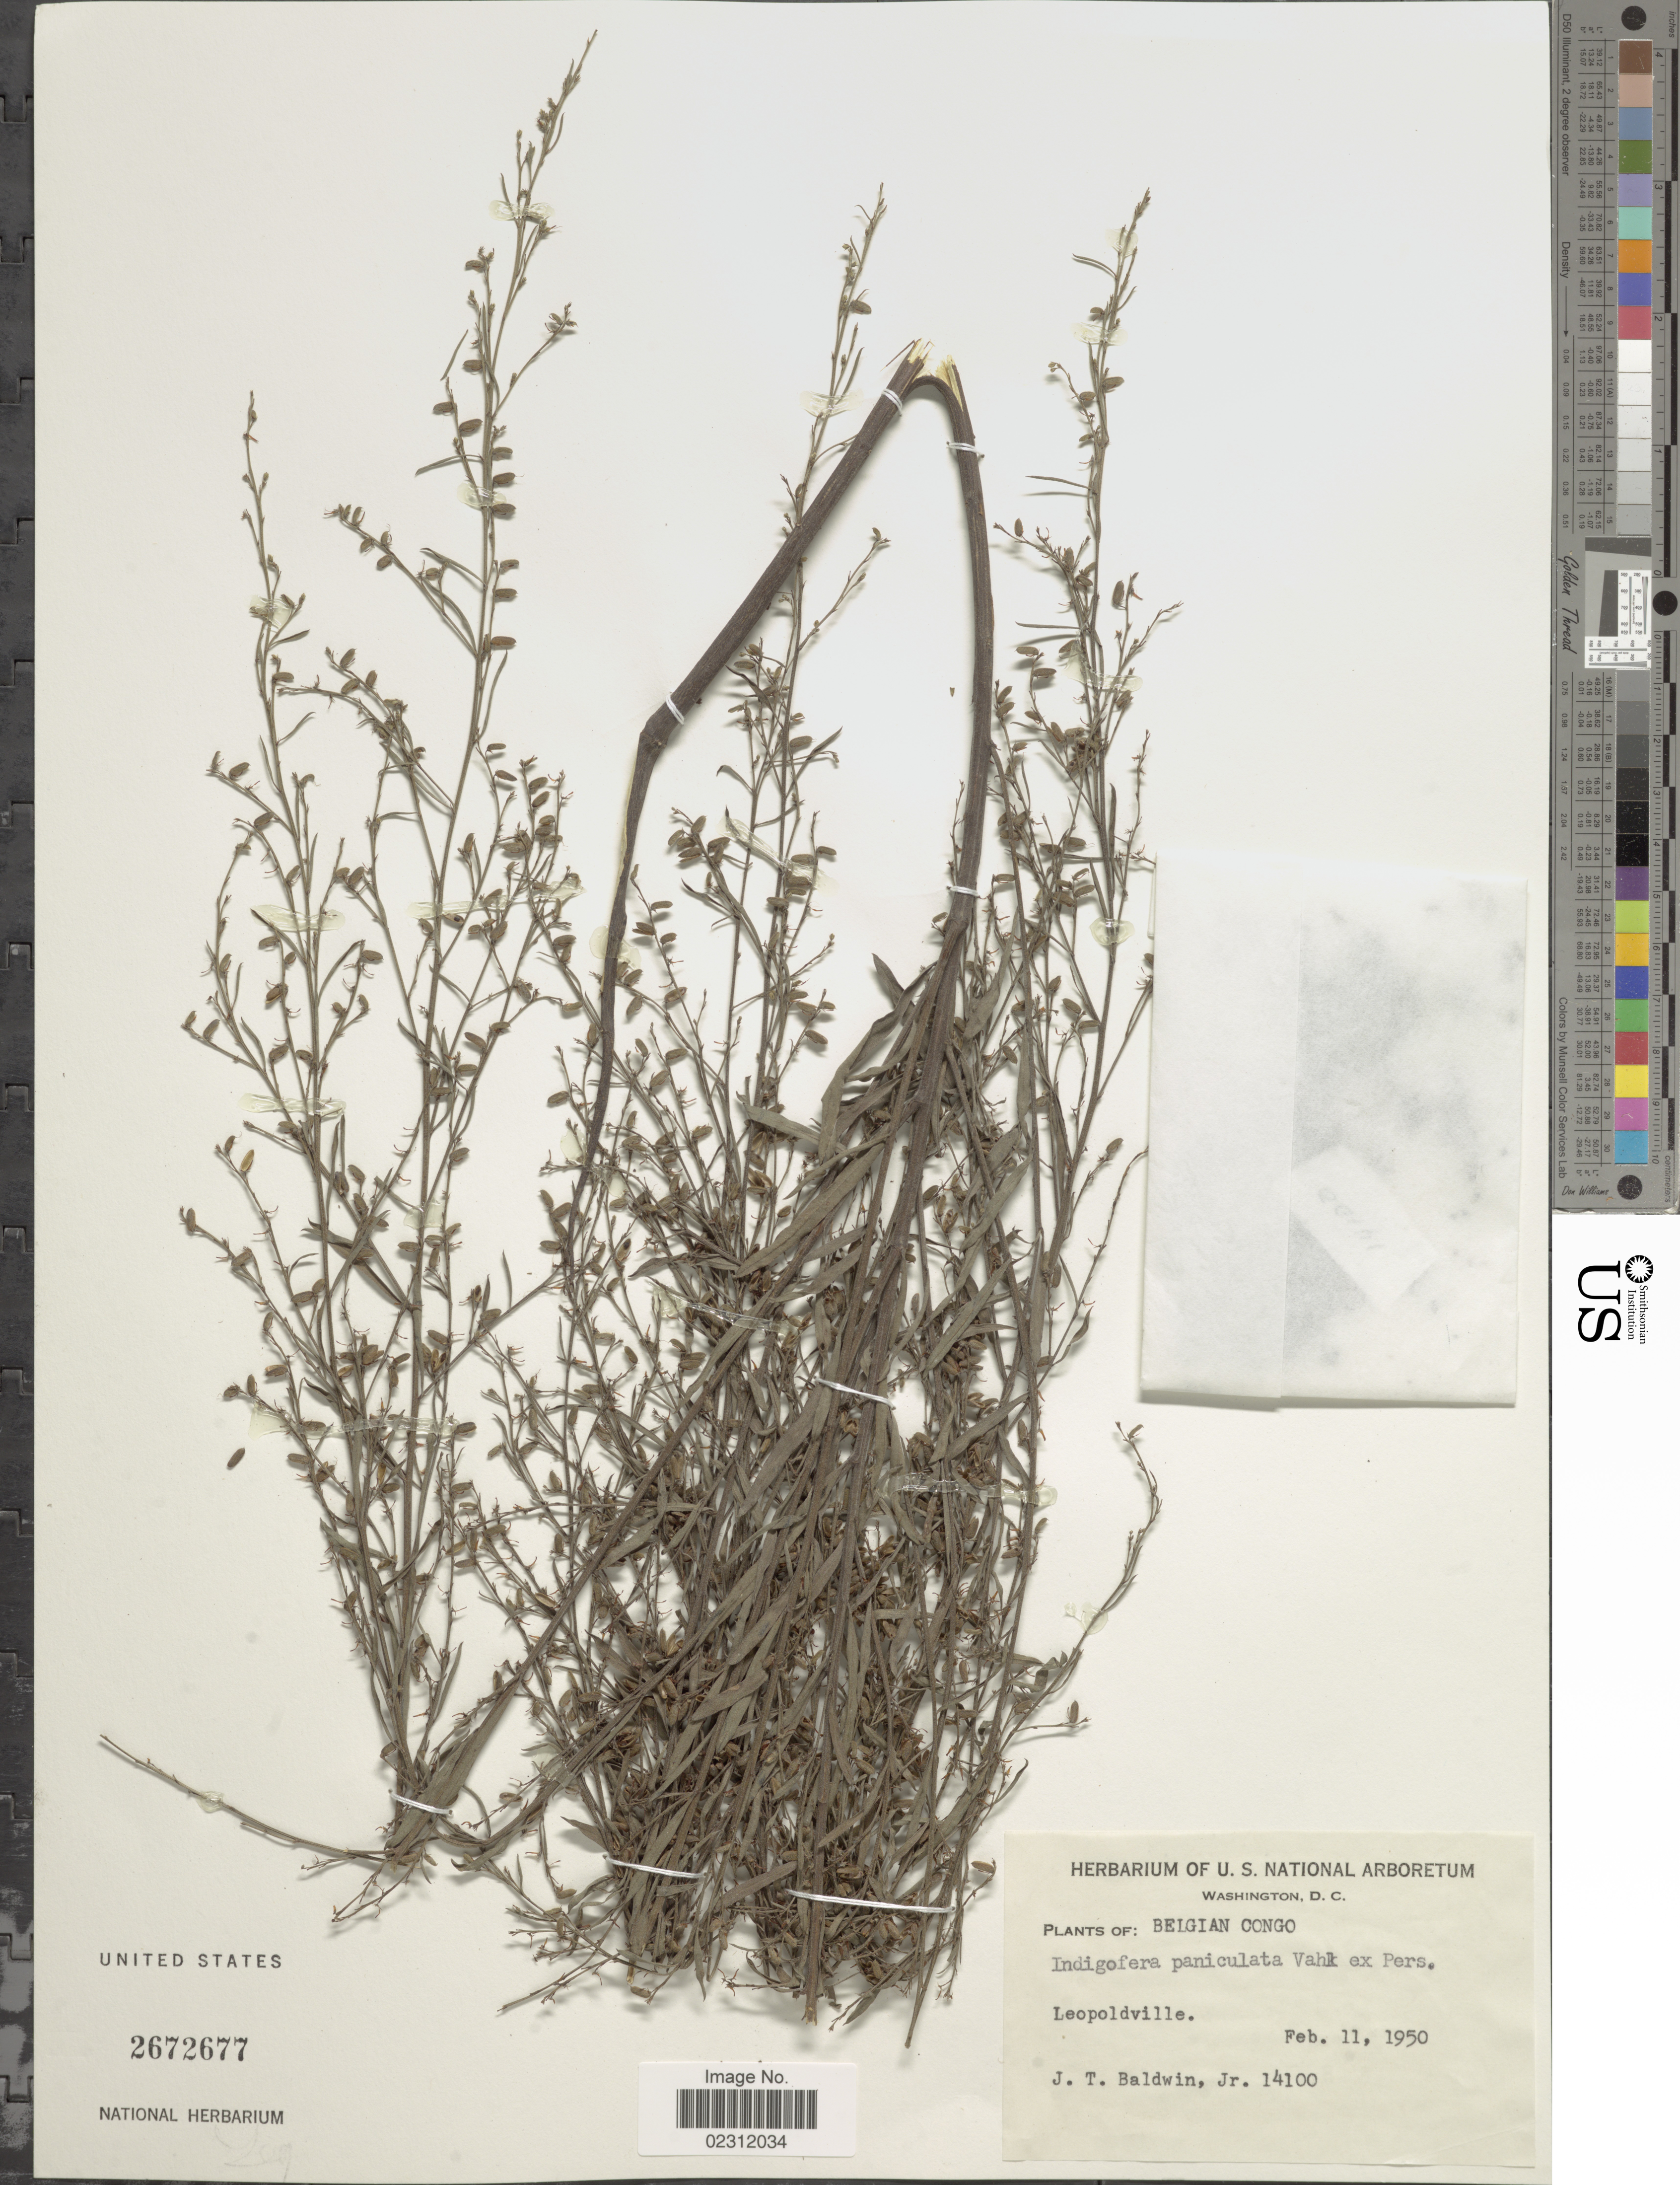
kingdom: Plantae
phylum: Tracheophyta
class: Magnoliopsida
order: Fabales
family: Fabaceae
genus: Indigofera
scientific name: Indigofera paniculata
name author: Pers.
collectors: J. T. Baldwin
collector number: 14100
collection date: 1950-02-11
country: Congo, Democratic Republic of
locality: Belgian Congo, Leopoldville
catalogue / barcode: US 2672677